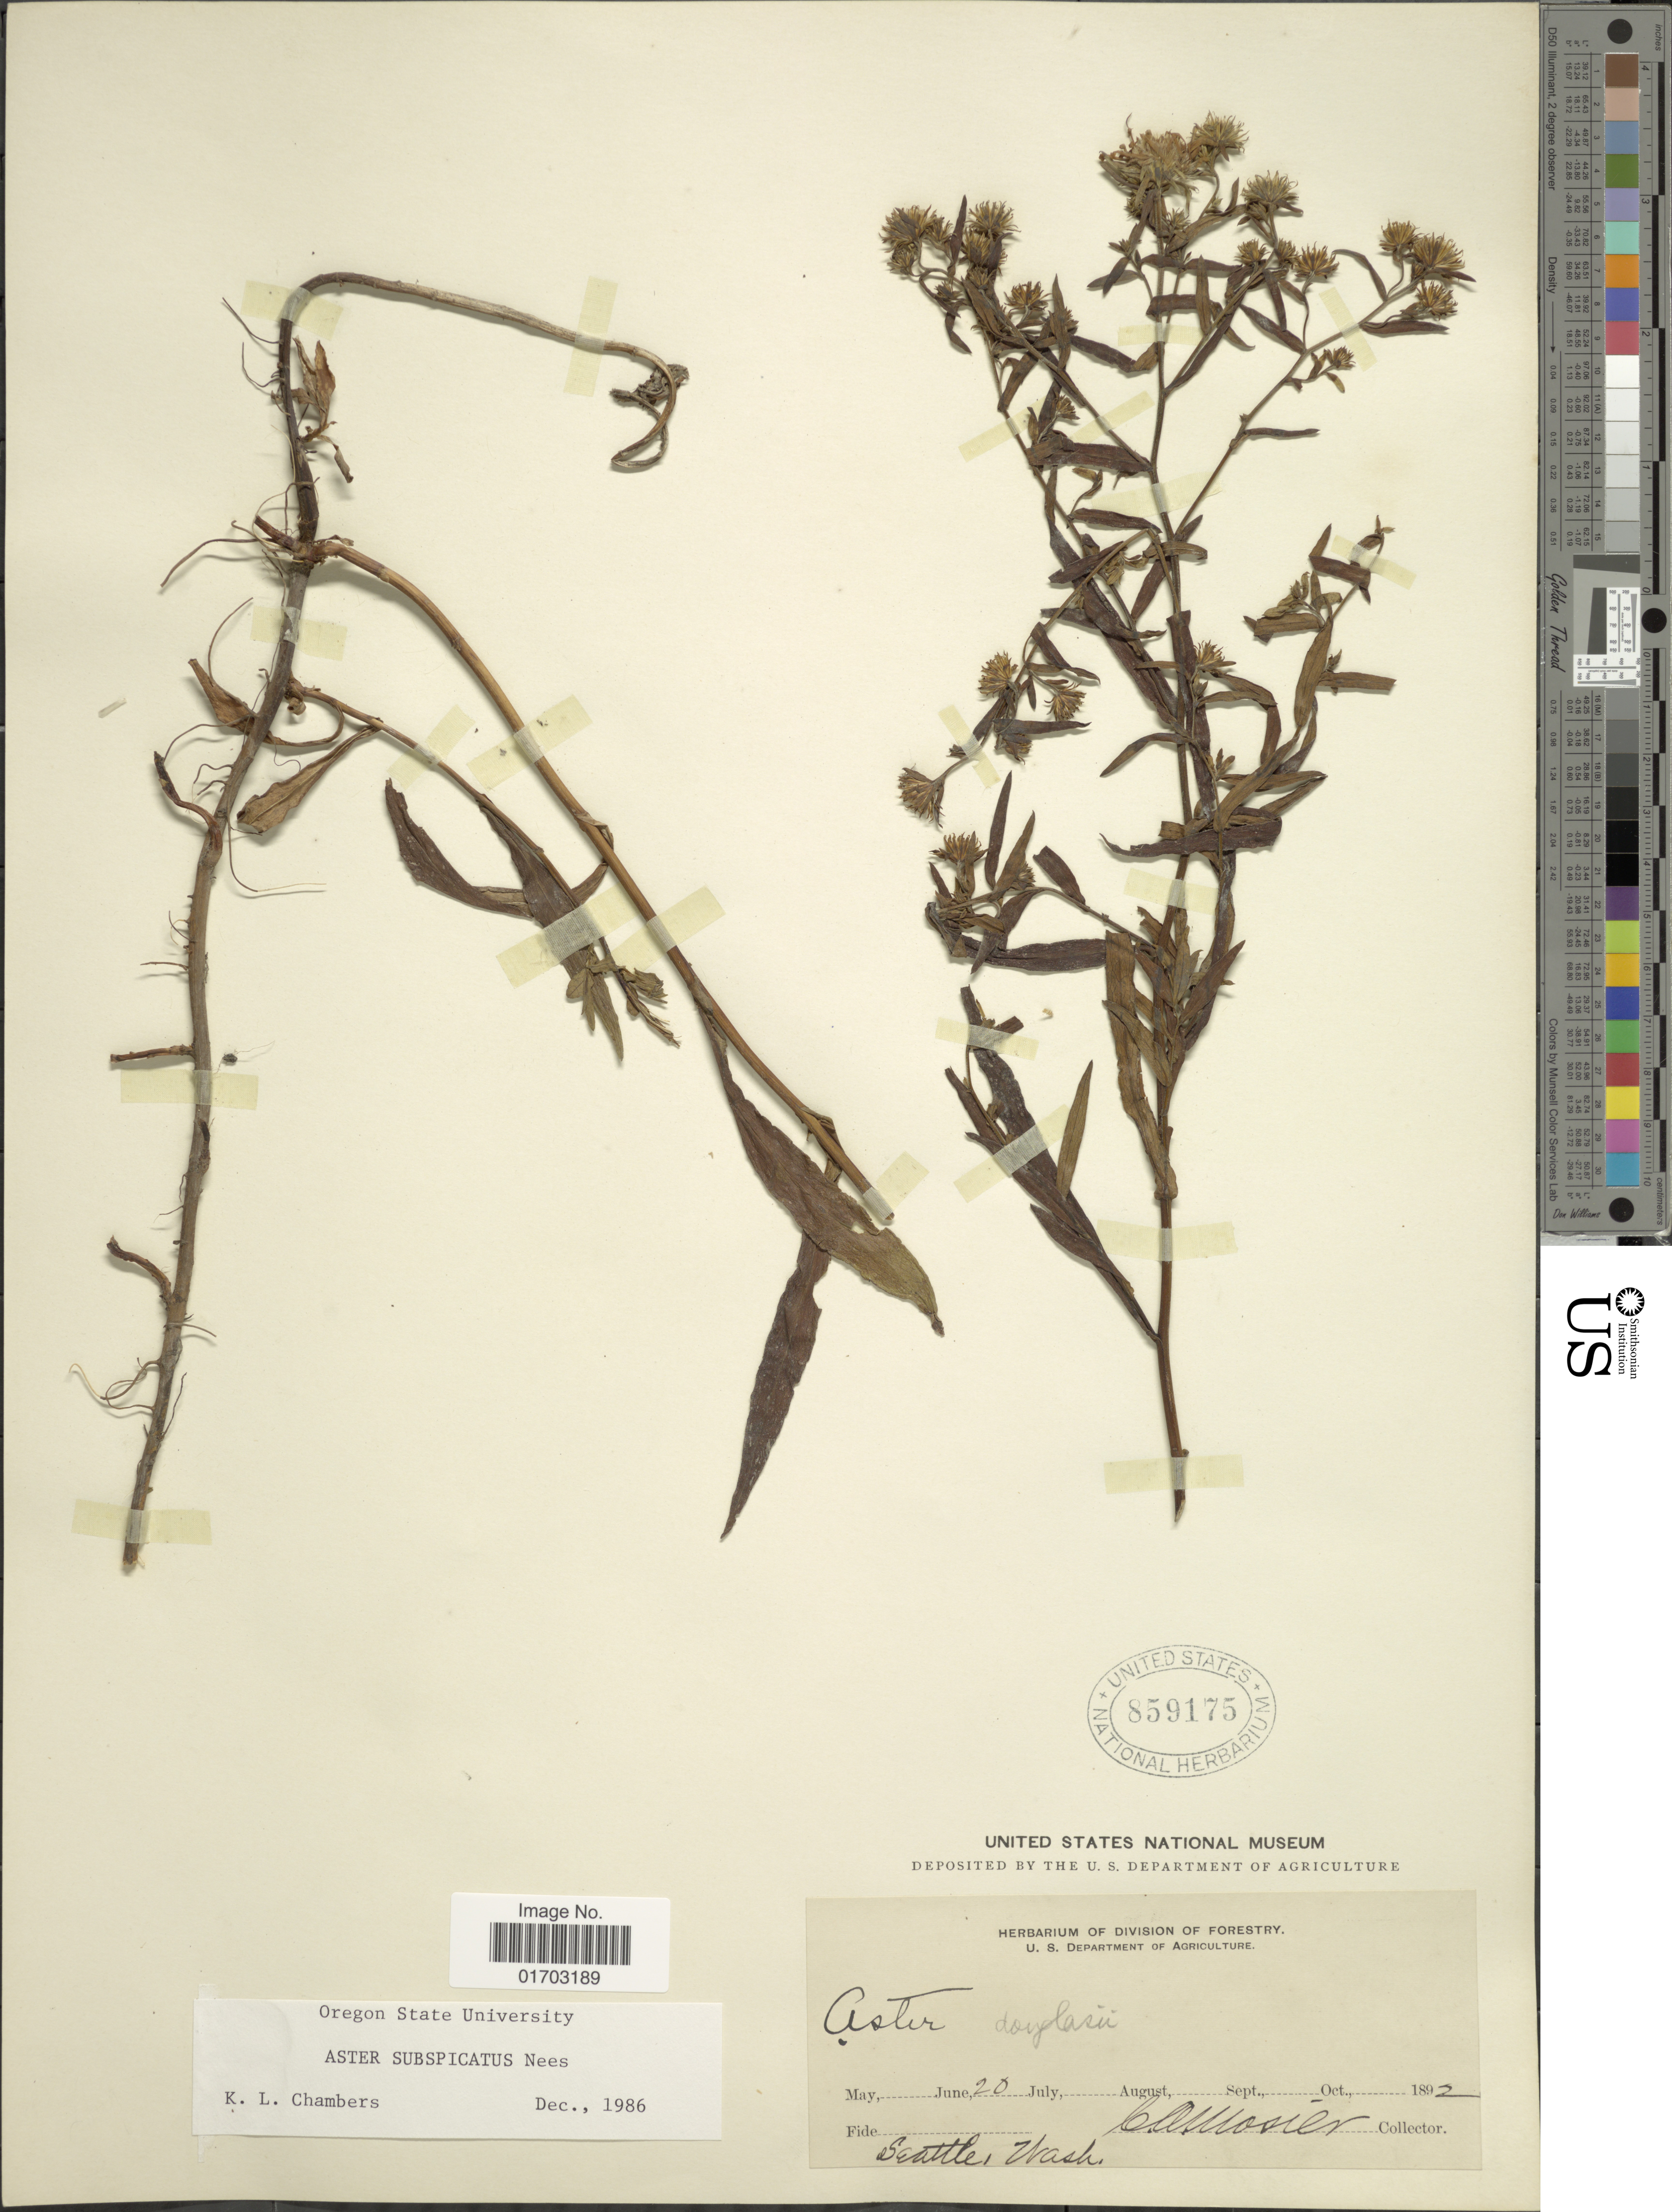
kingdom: Plantae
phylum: Tracheophyta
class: Magnoliopsida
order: Asterales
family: Asteraceae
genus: Symphyotrichum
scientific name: Symphyotrichum subspicatum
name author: (Nees) G.L. Nesom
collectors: C. A. Mosier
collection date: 1892-06-20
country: United States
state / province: Washington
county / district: King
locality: Seattle.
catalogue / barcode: US 859175